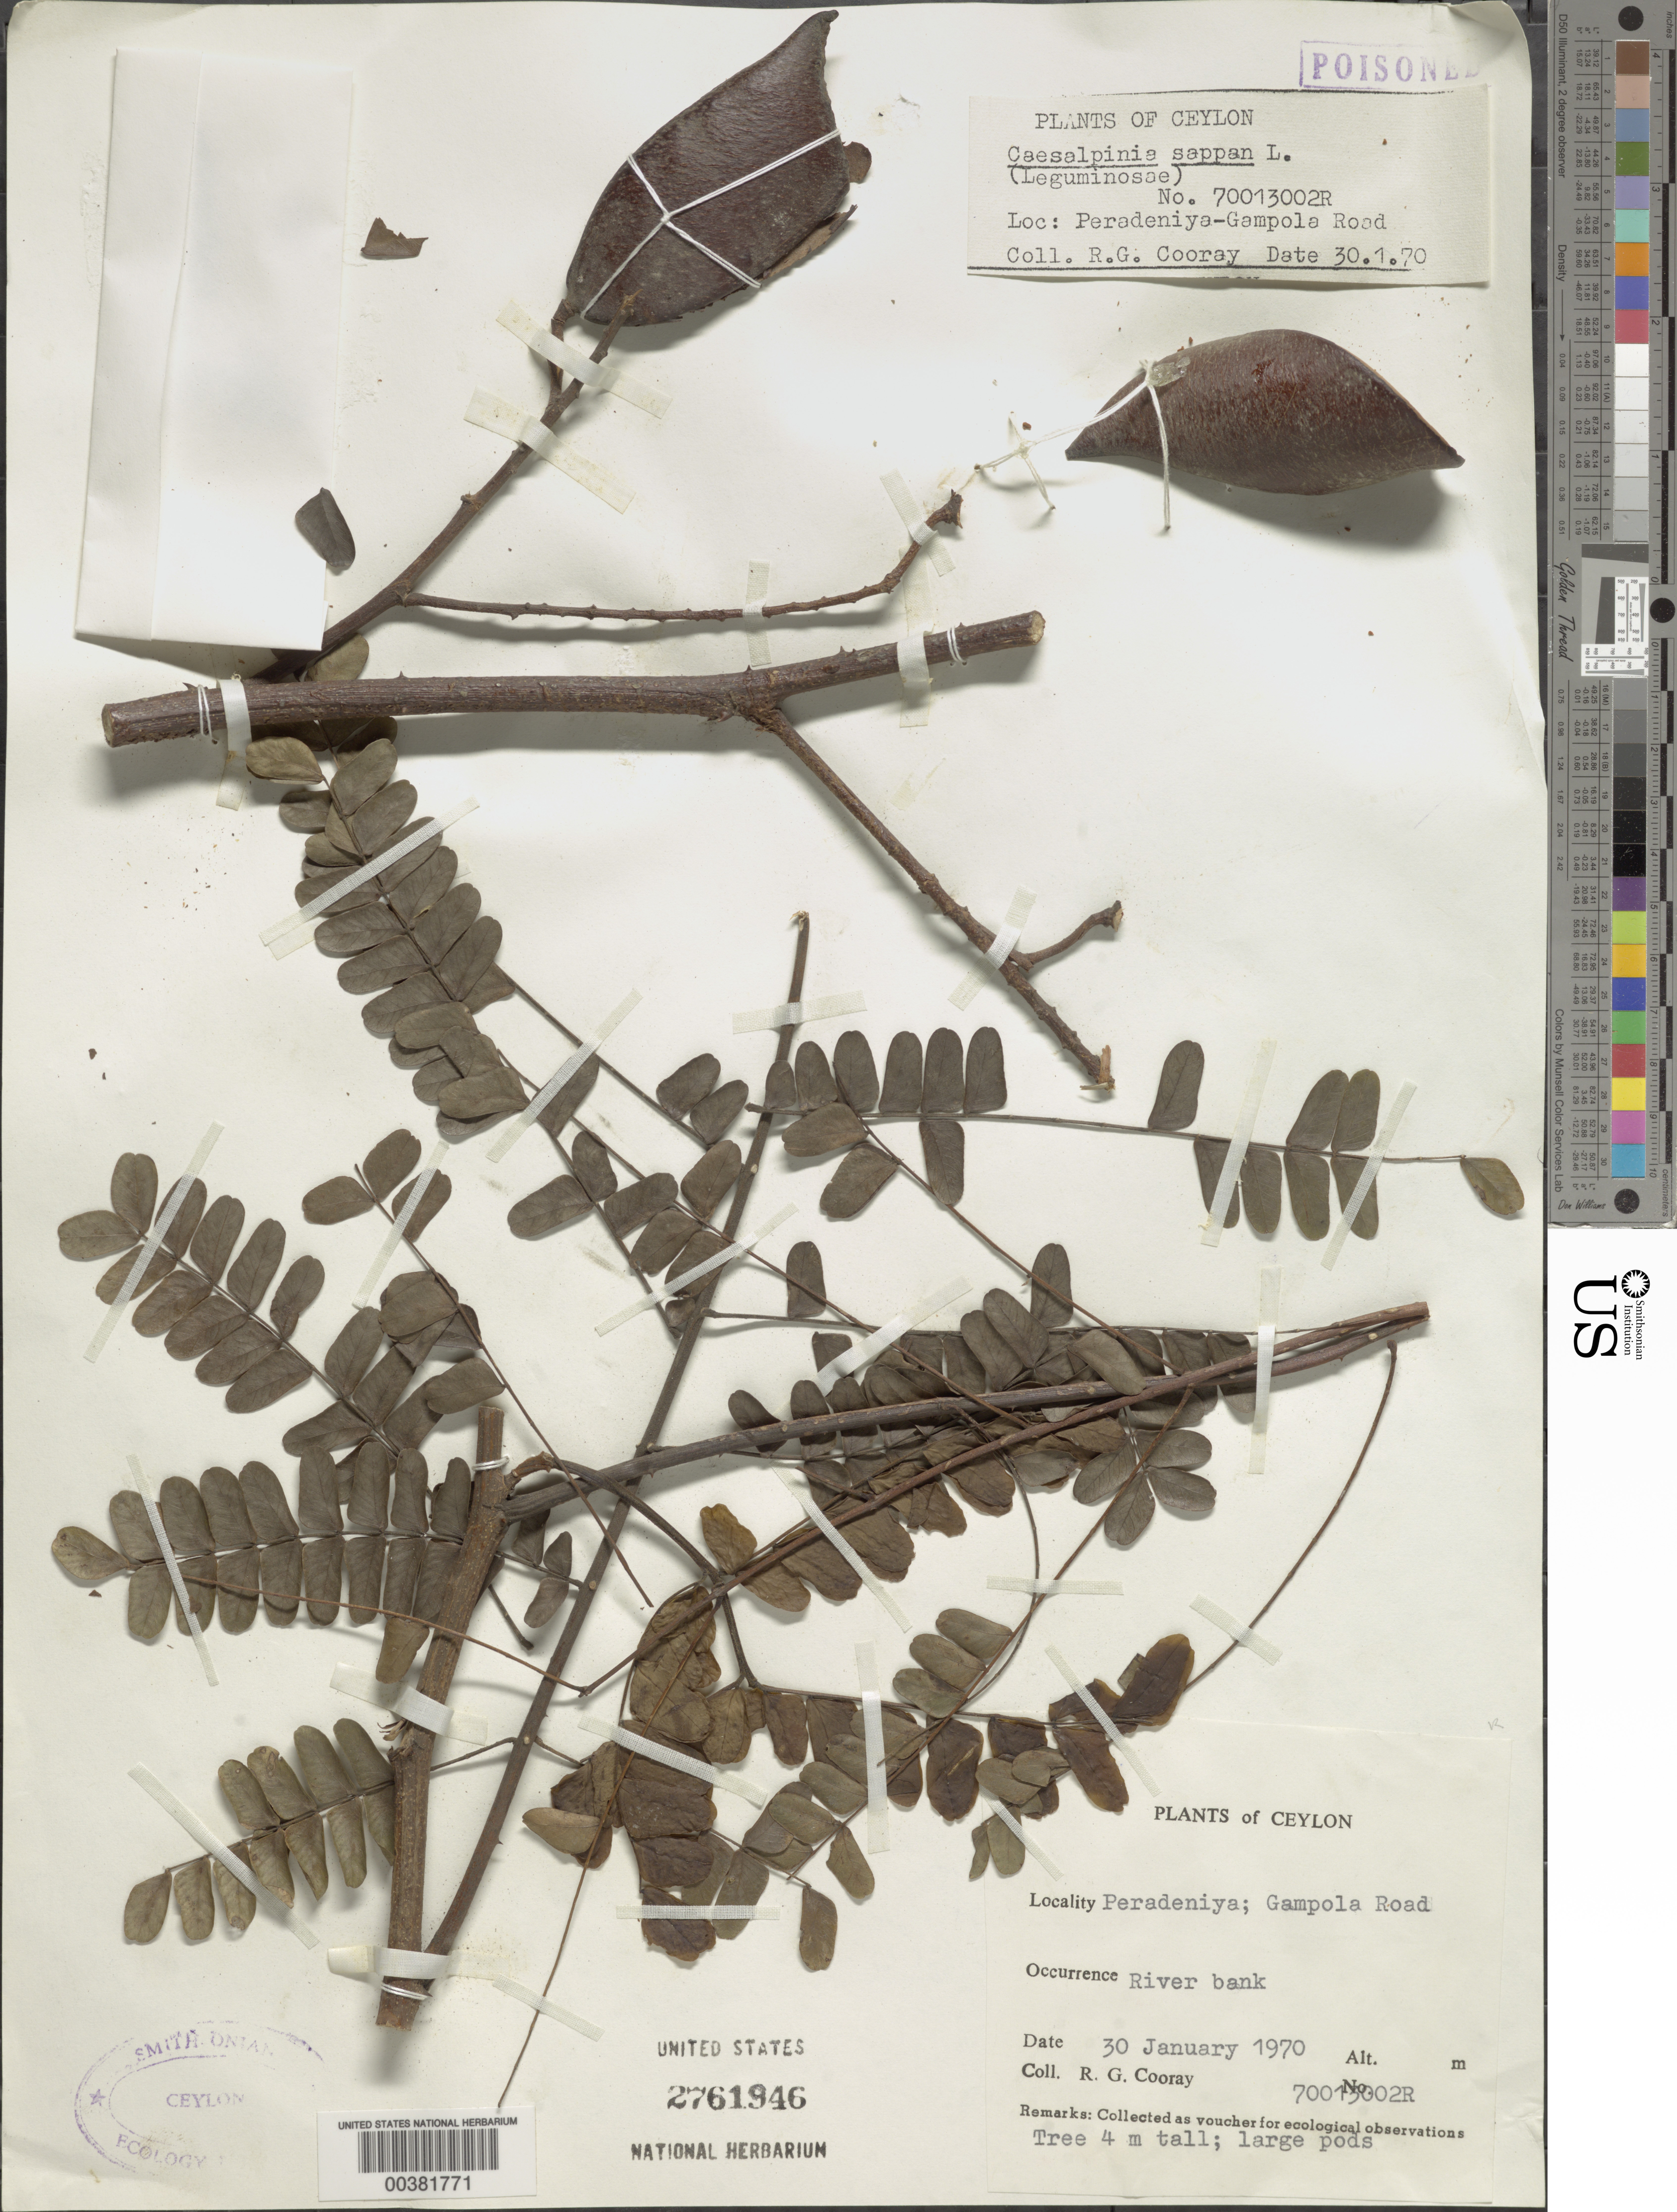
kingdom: Plantae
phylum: Tracheophyta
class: Magnoliopsida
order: Fabales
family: Fabaceae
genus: Biancaea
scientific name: Biancaea sappan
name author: (L.) Tod.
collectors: R. Cooray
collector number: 70013002r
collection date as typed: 30 Jan 1970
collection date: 1970-01-30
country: Sri Lanka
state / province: Central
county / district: Kandy Dist.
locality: Peradeniya; gampola road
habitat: Riverbank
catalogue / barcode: US 2761946